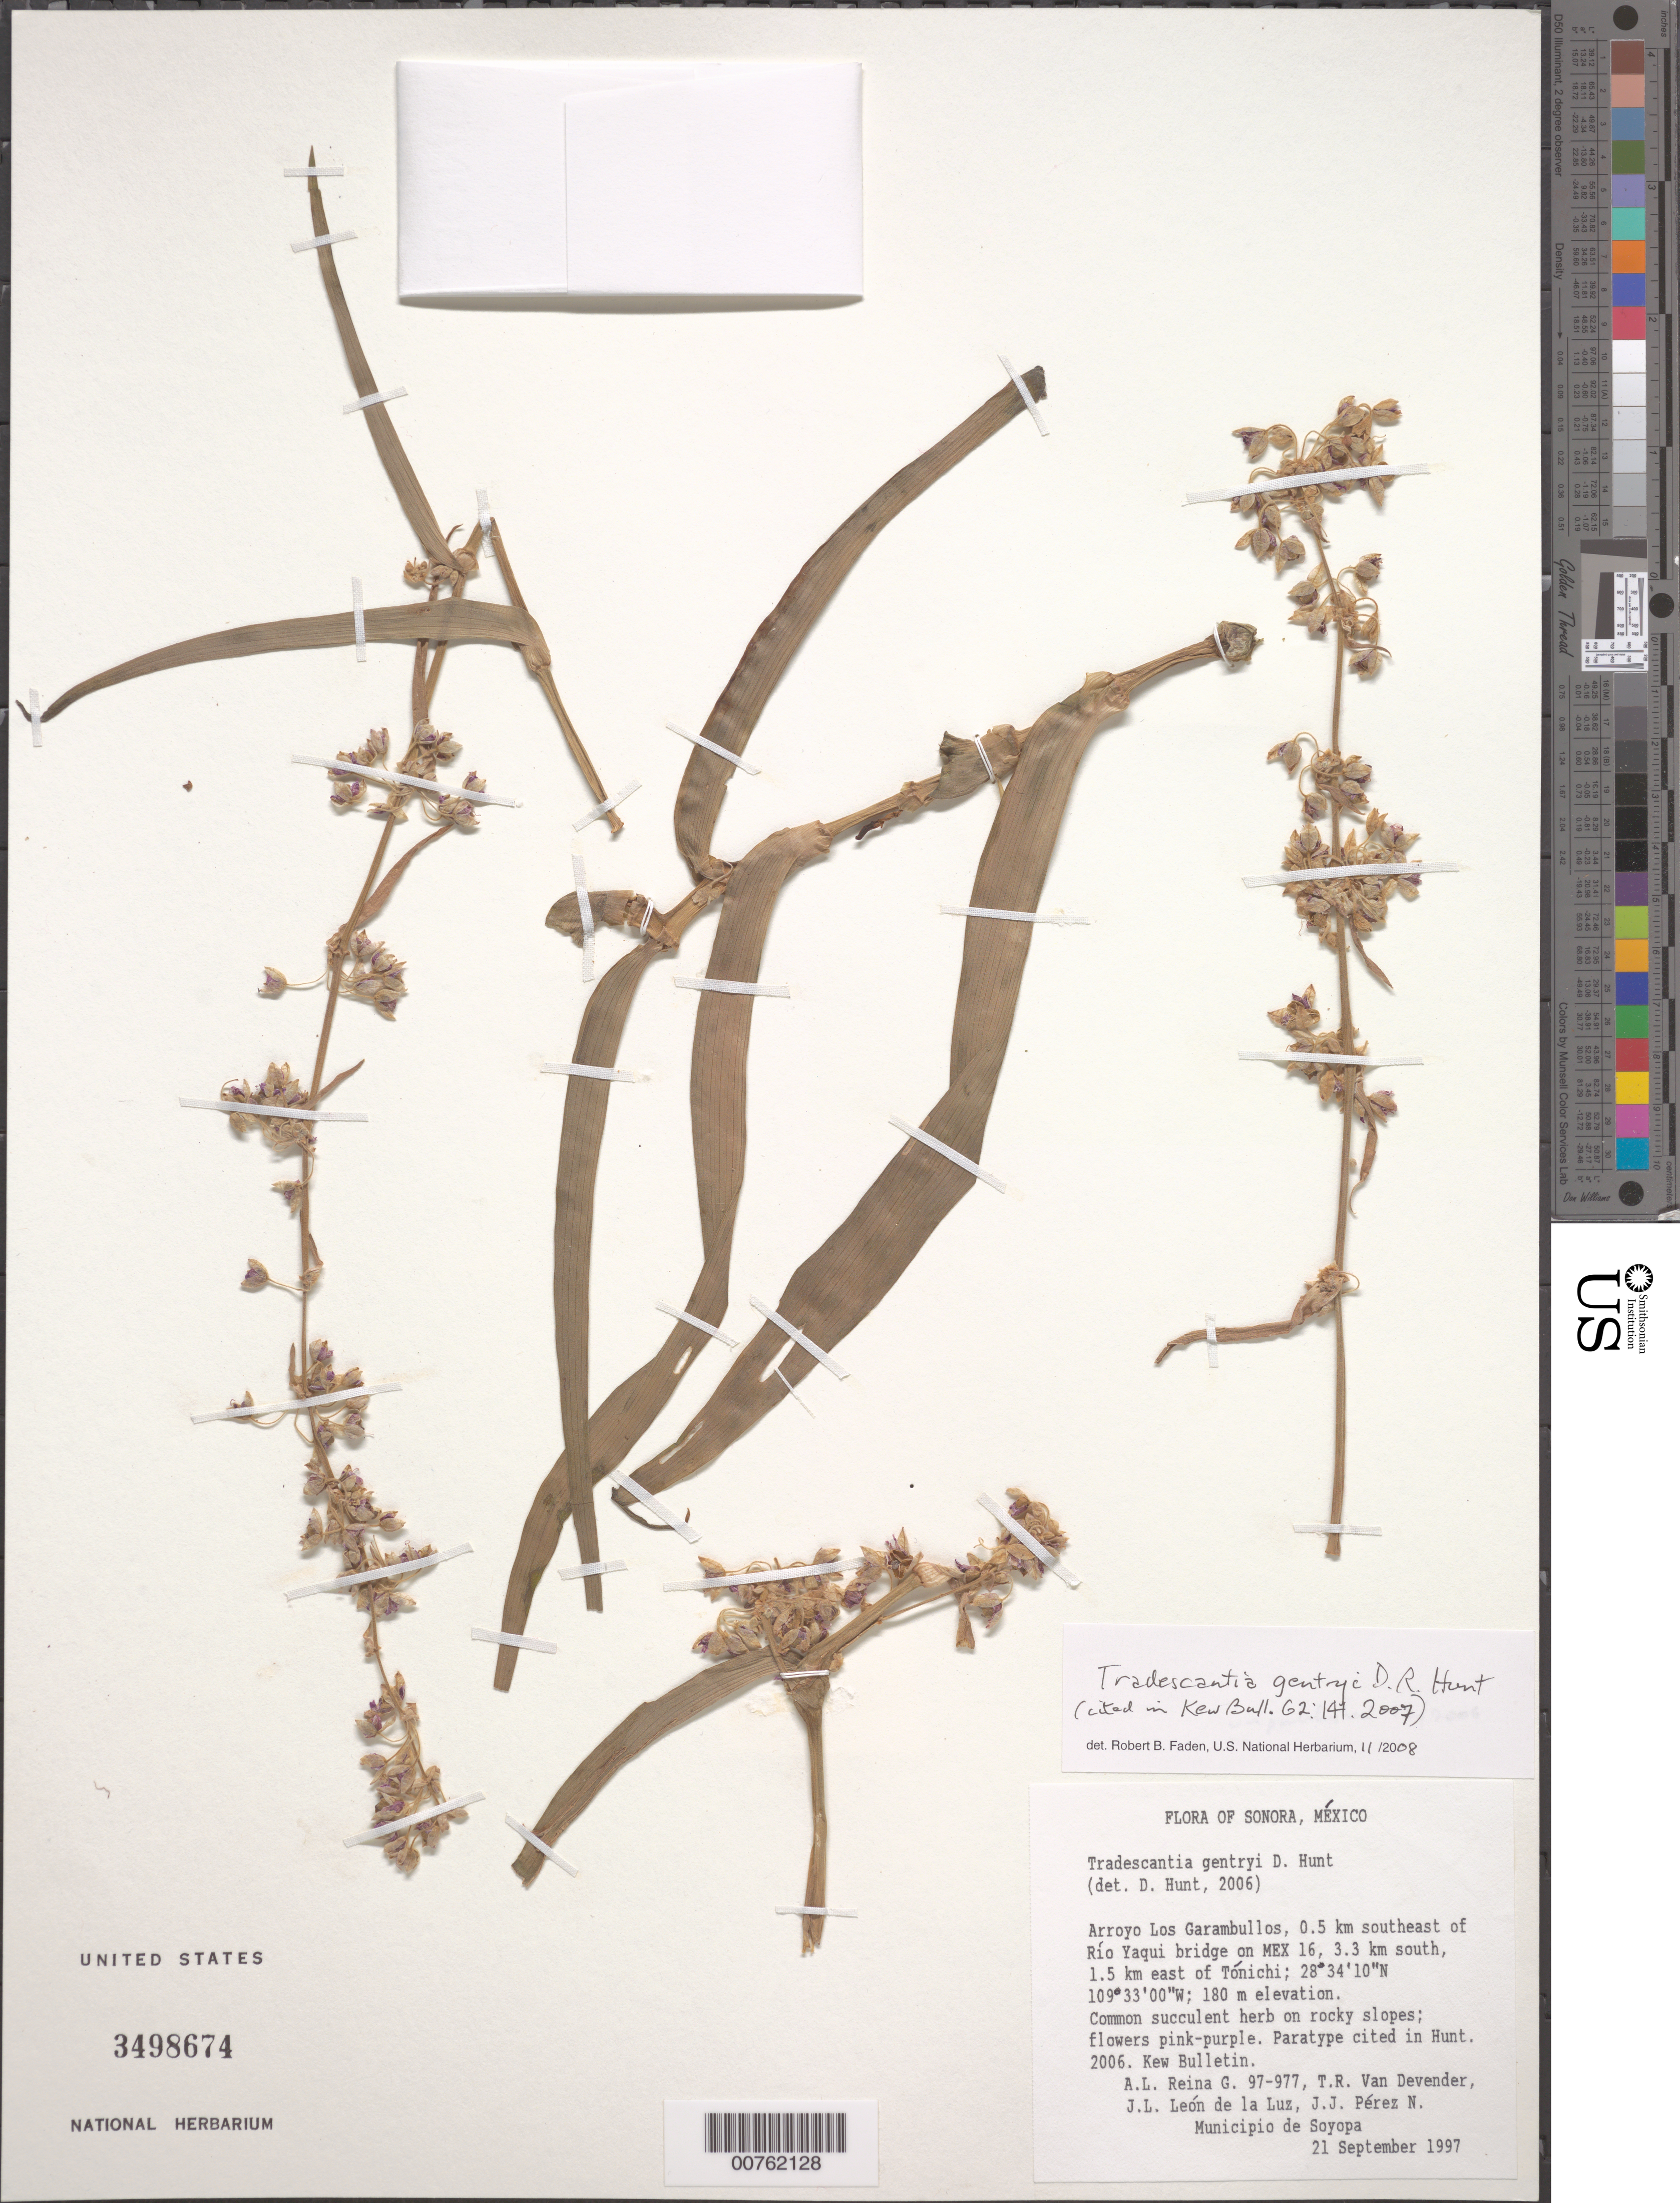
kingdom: Plantae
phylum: Tracheophyta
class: Liliopsida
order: Commelinales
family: Commelinaceae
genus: Tradescantia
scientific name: Tradescantia gentryi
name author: D.R. Hunt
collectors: A. L. Reina G. et al.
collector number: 97-977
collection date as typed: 21 Sep 1997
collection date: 1997-09-21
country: Mexico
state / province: Sonora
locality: Arroyo Los Garambullos, 0.5 km SE of Rio Yaqui bridge on MEX 16, 3.3 km S, 1.5 km E of Tonichi. Municipio de Soyopa.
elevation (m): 180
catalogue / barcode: US 3498674